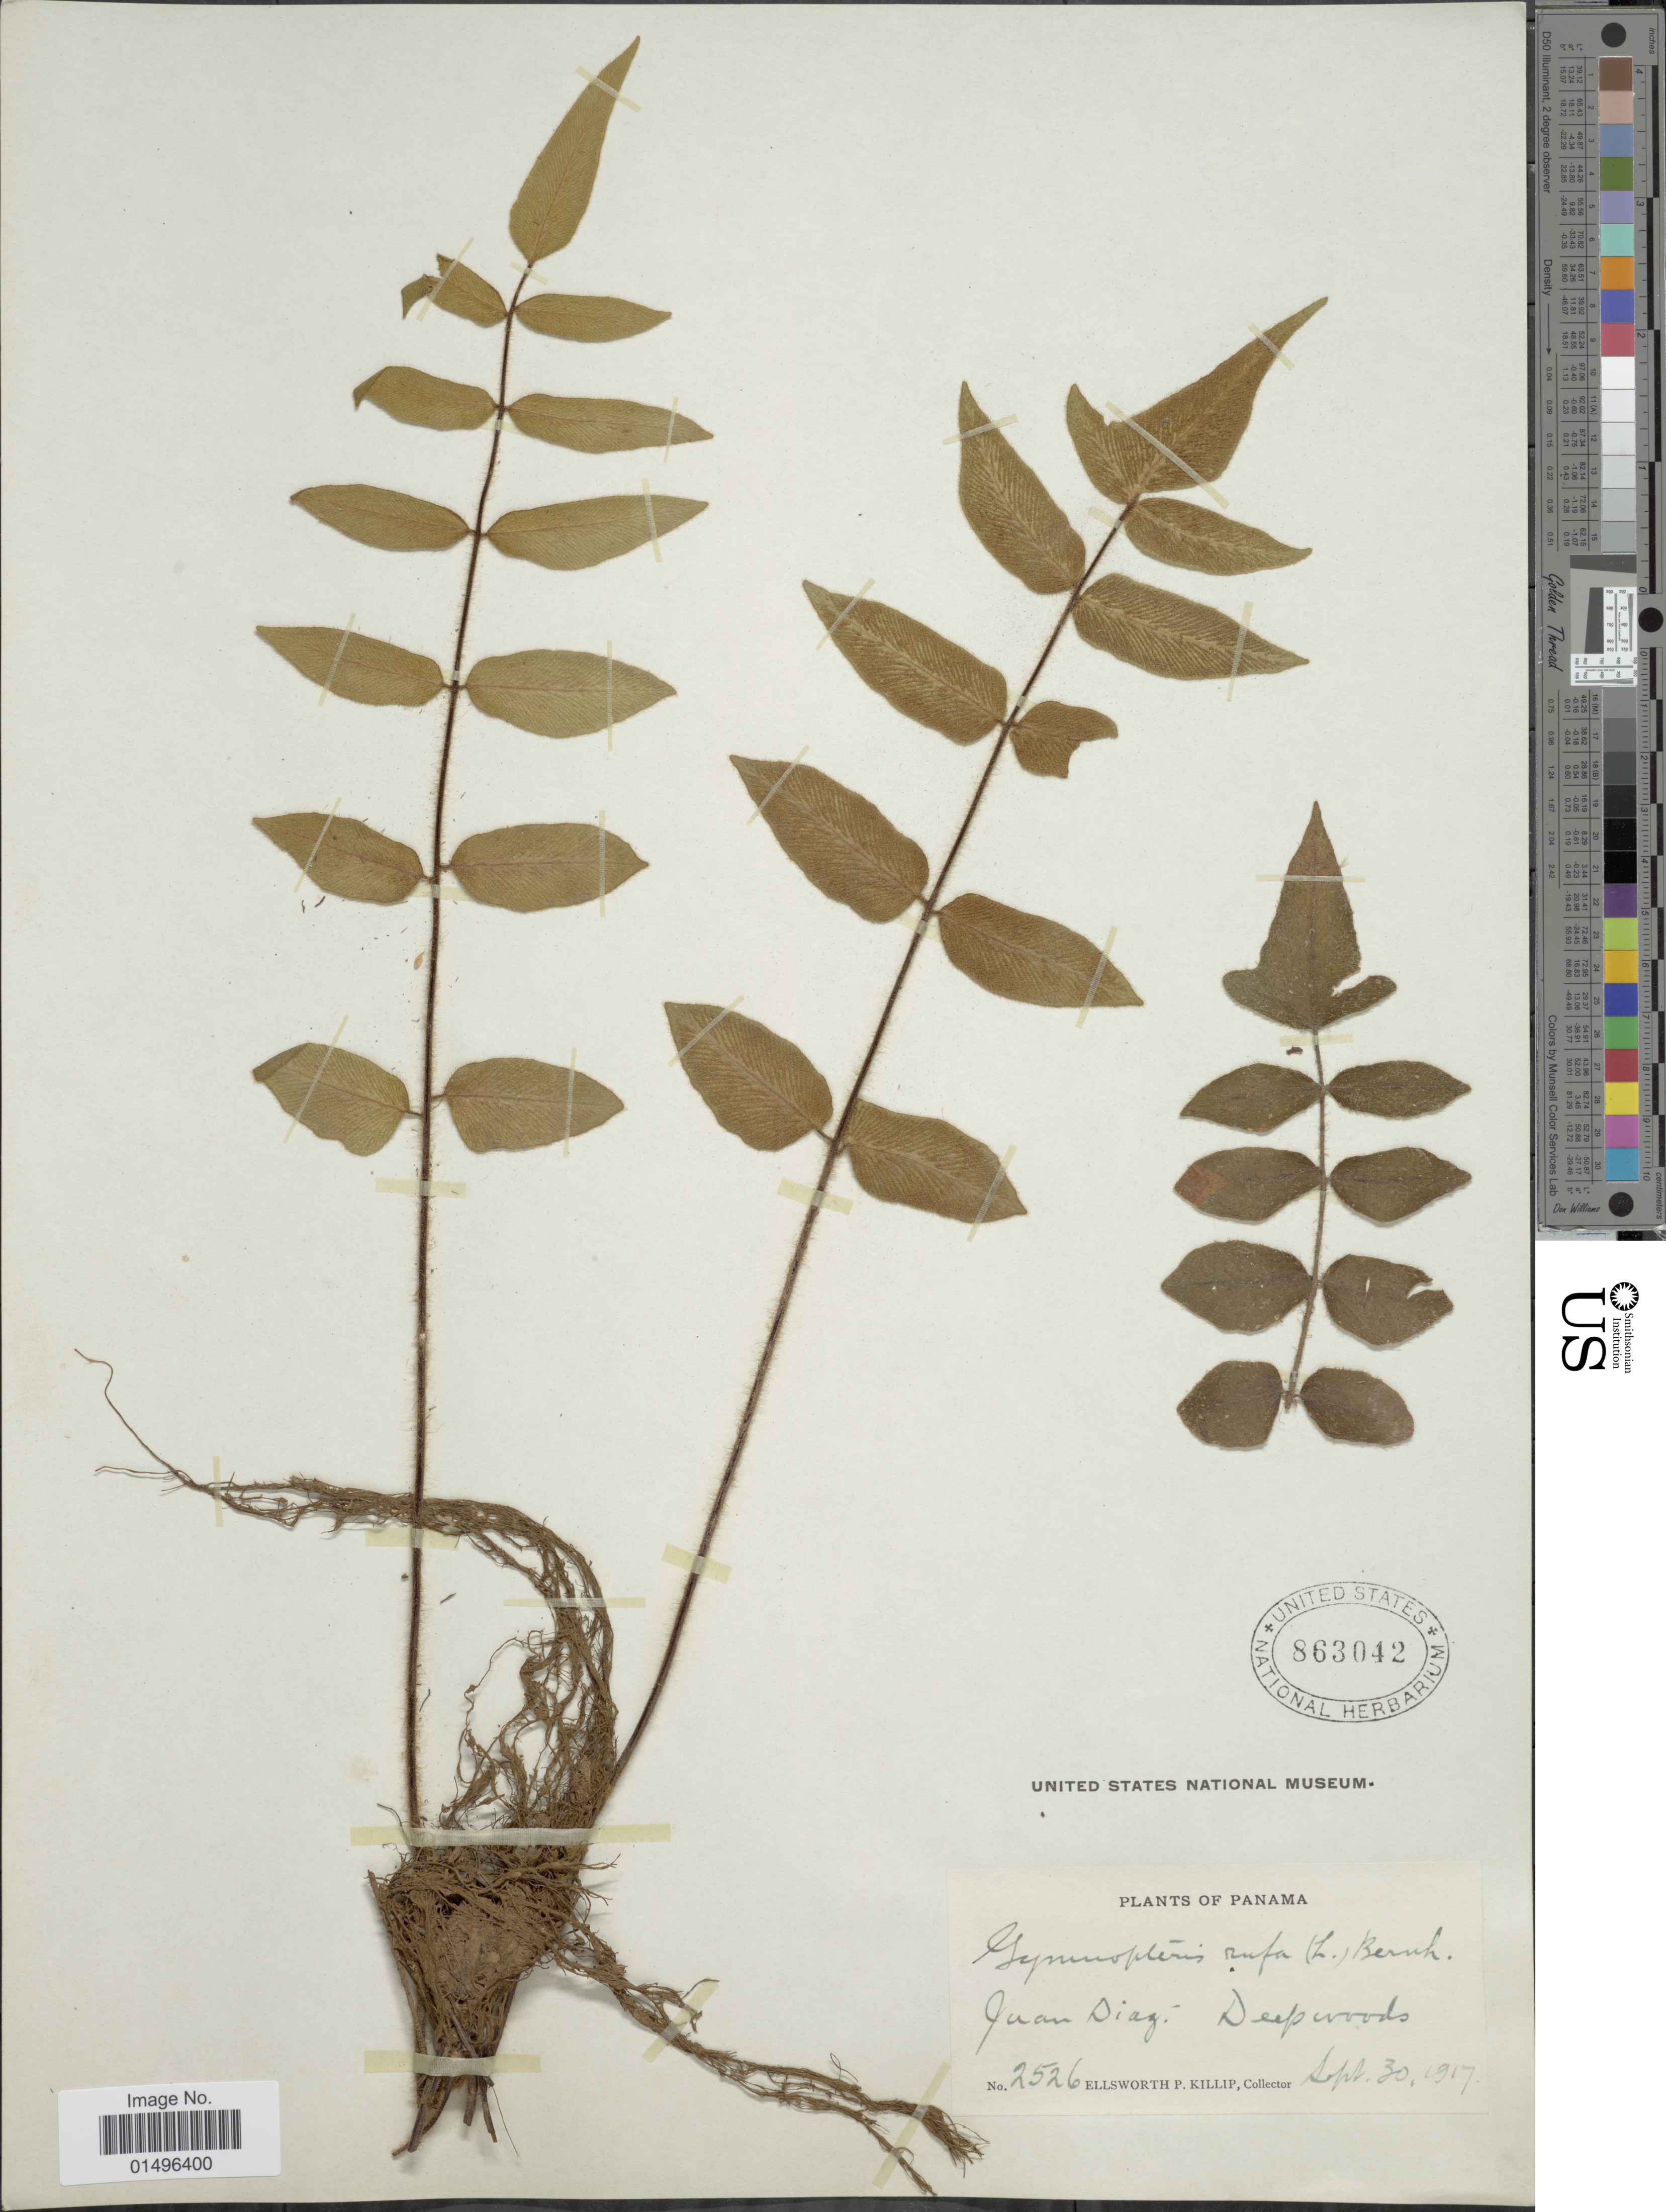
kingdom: Plantae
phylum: Tracheophyta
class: Polypodiopsida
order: Polypodiales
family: Pteridaceae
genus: Hemionitis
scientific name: Hemionitis rufa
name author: (L.) Sw.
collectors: E. P. Killip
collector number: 2526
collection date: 1917-09-30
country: Panama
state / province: Panamá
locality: Panama, Juan Diaz, Deepwoods.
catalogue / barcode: US 863042